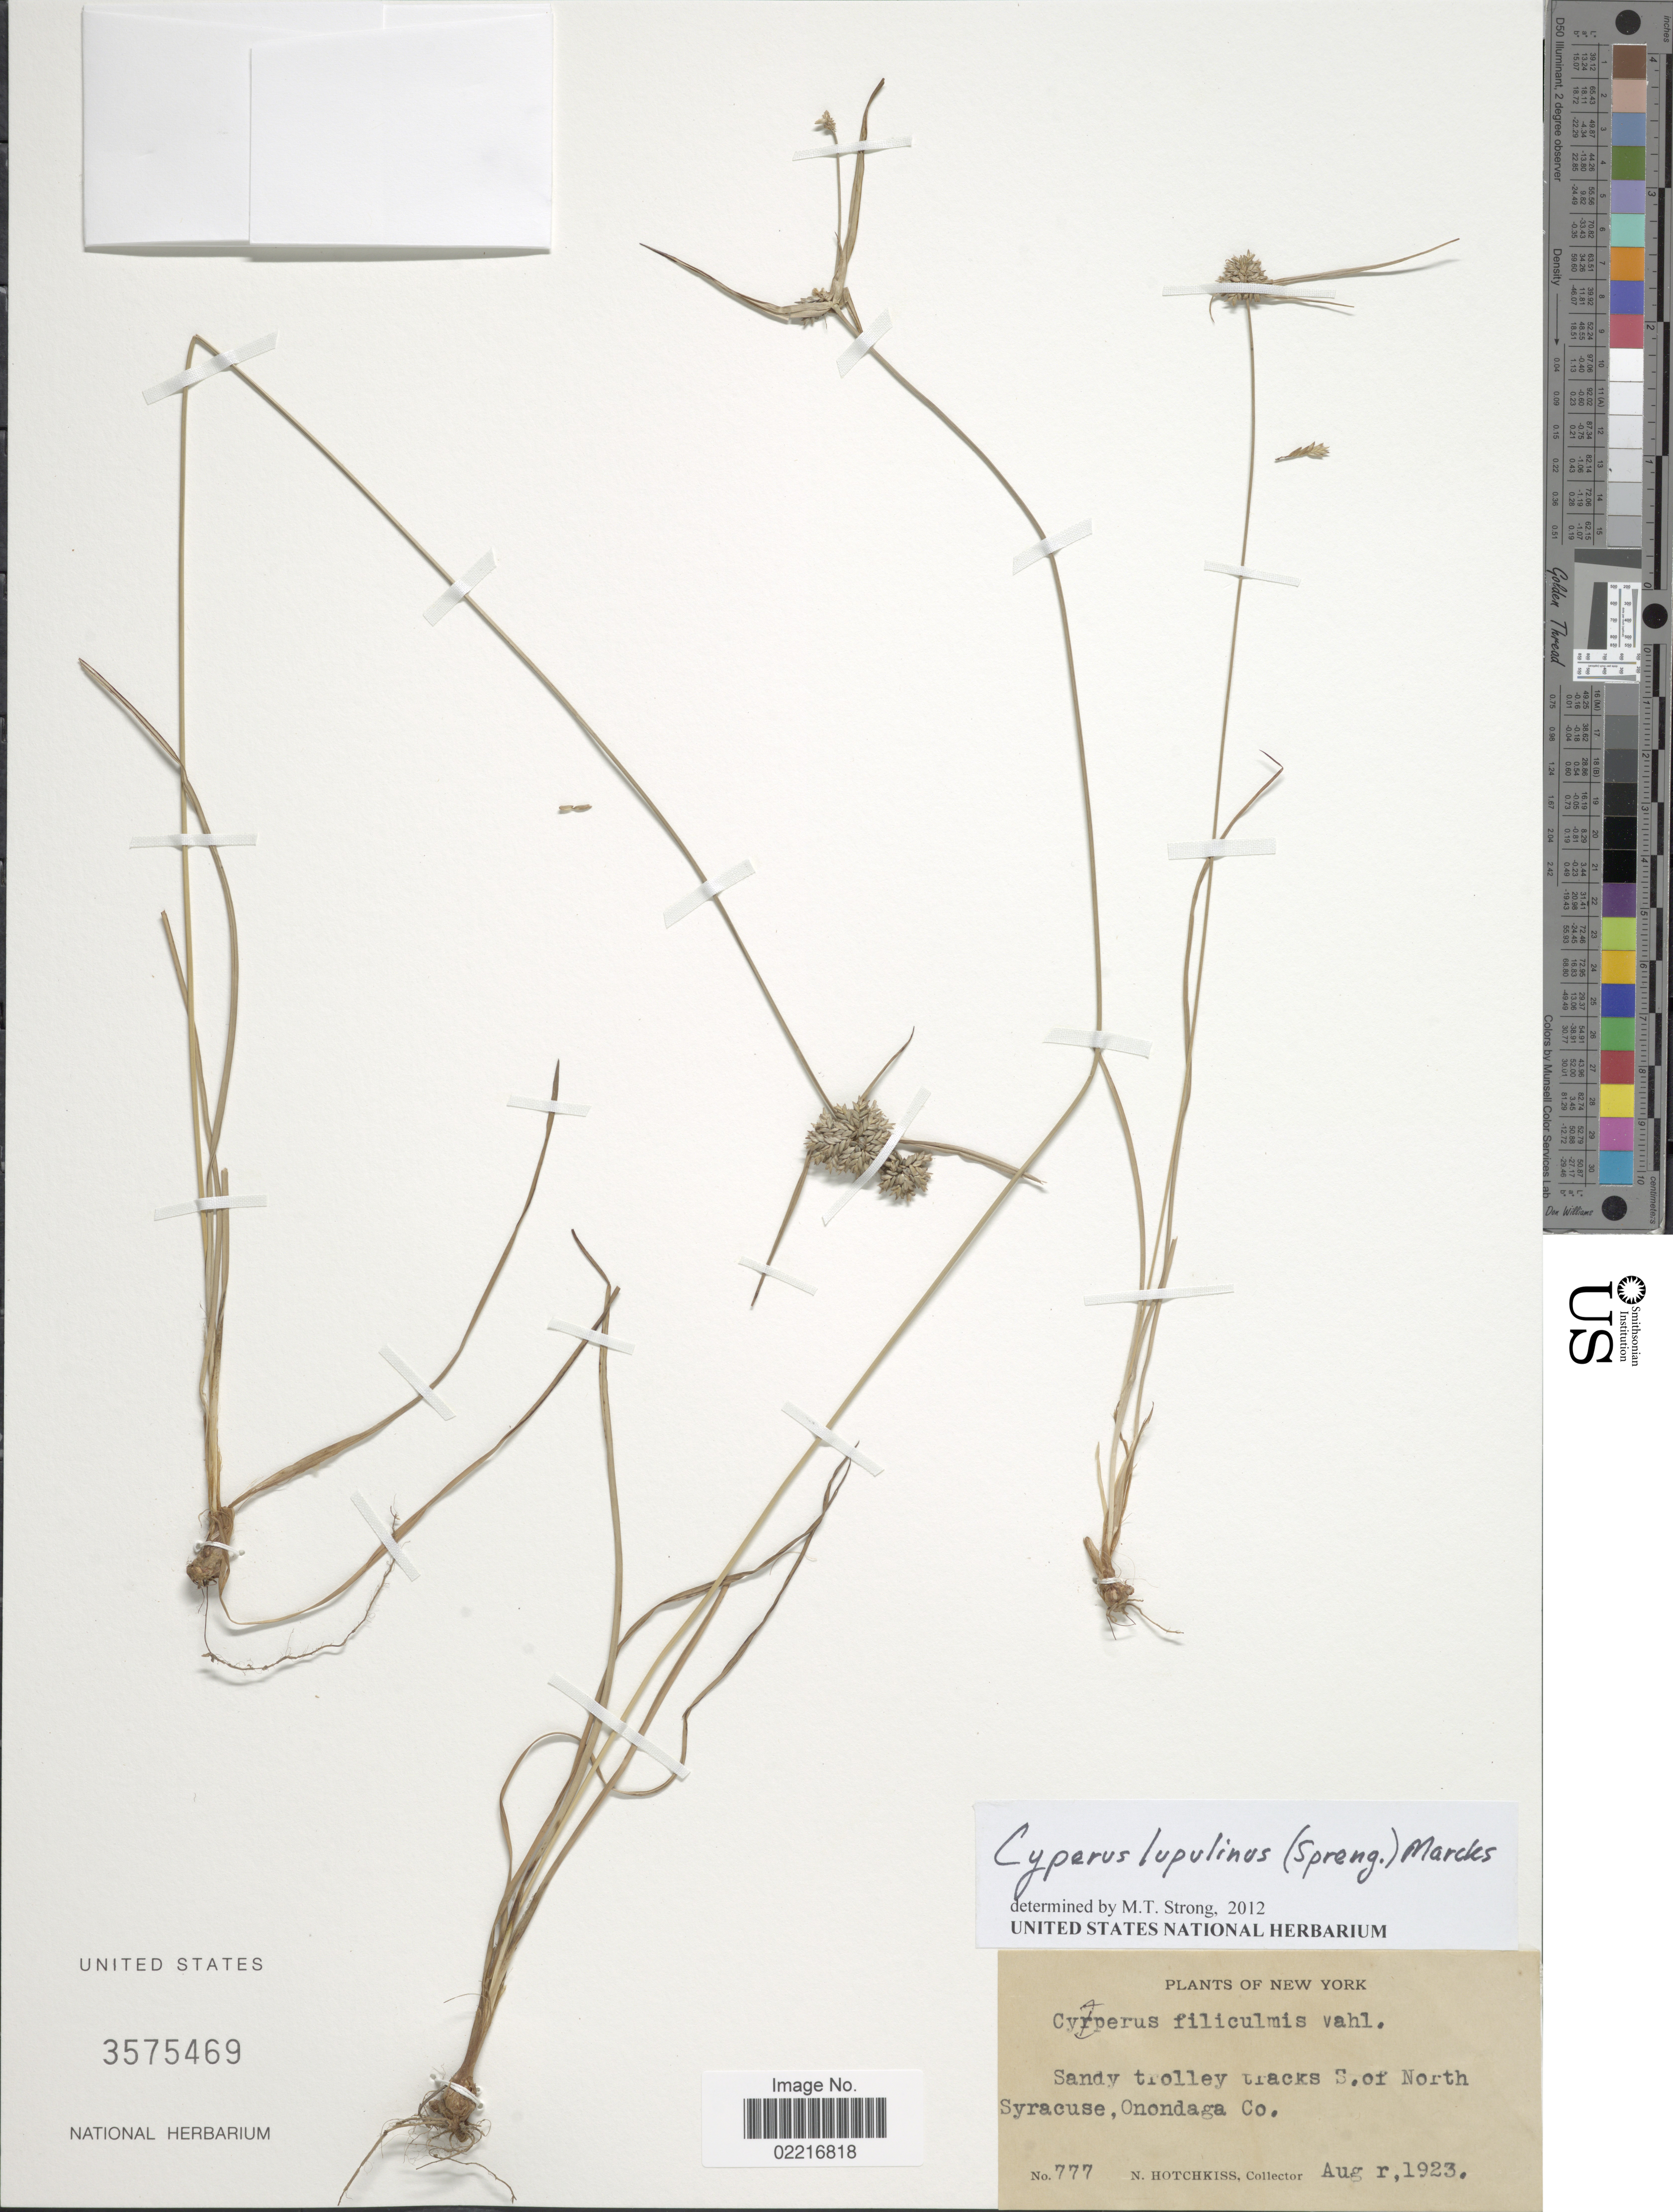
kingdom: Plantae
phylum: Tracheophyta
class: Liliopsida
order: Poales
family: Cyperaceae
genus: Cyperus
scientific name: Cyperus lupulinus subsp. lupulinus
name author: (Spreng.) Marcks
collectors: N. Hothckiss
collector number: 777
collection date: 1923-08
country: United States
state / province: New York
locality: S of North Syracuse, Onondaga Co.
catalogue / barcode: US 3575469